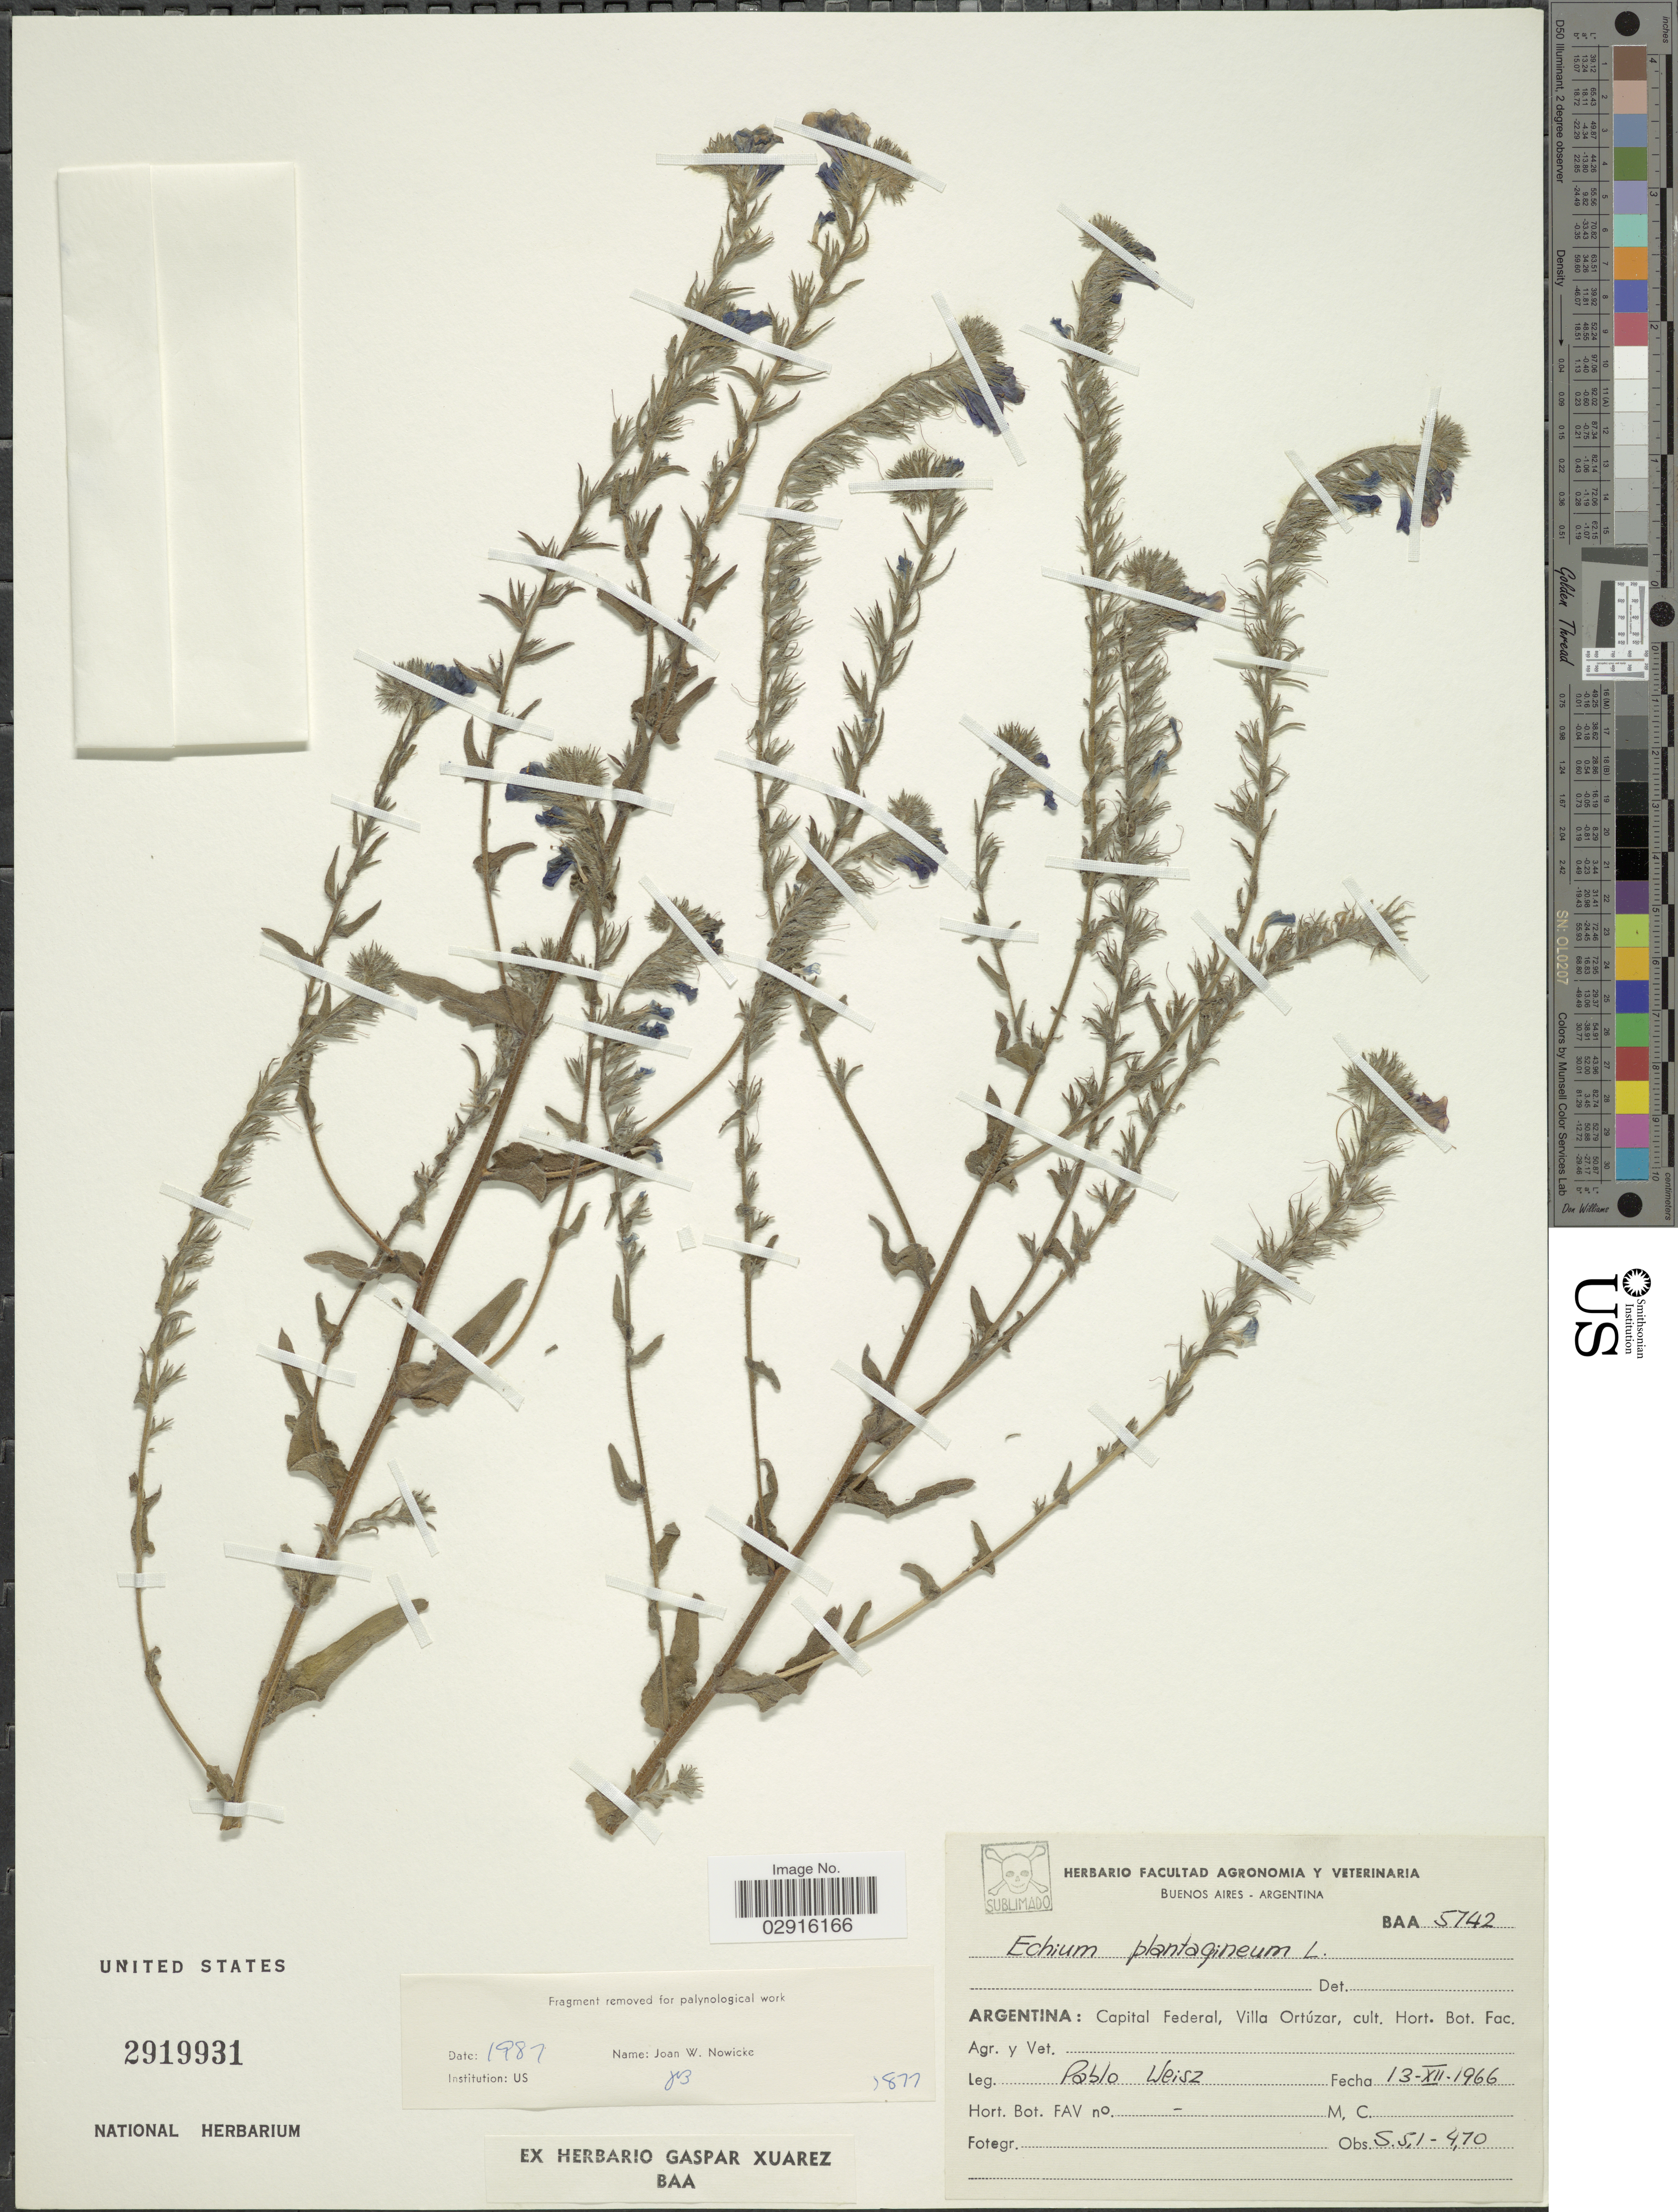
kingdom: Plantae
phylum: Tracheophyta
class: Magnoliopsida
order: Boraginales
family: Boraginaceae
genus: Echium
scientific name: Echium plantagineum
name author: L.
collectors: P. Weisz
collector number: BAA5742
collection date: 1966-12-13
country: Argentina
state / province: Buenos Aires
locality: Capital Federal, Villa Ortúzar, cult. Hort. Bot. Fac. Agr. y Vet.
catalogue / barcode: US 2919931